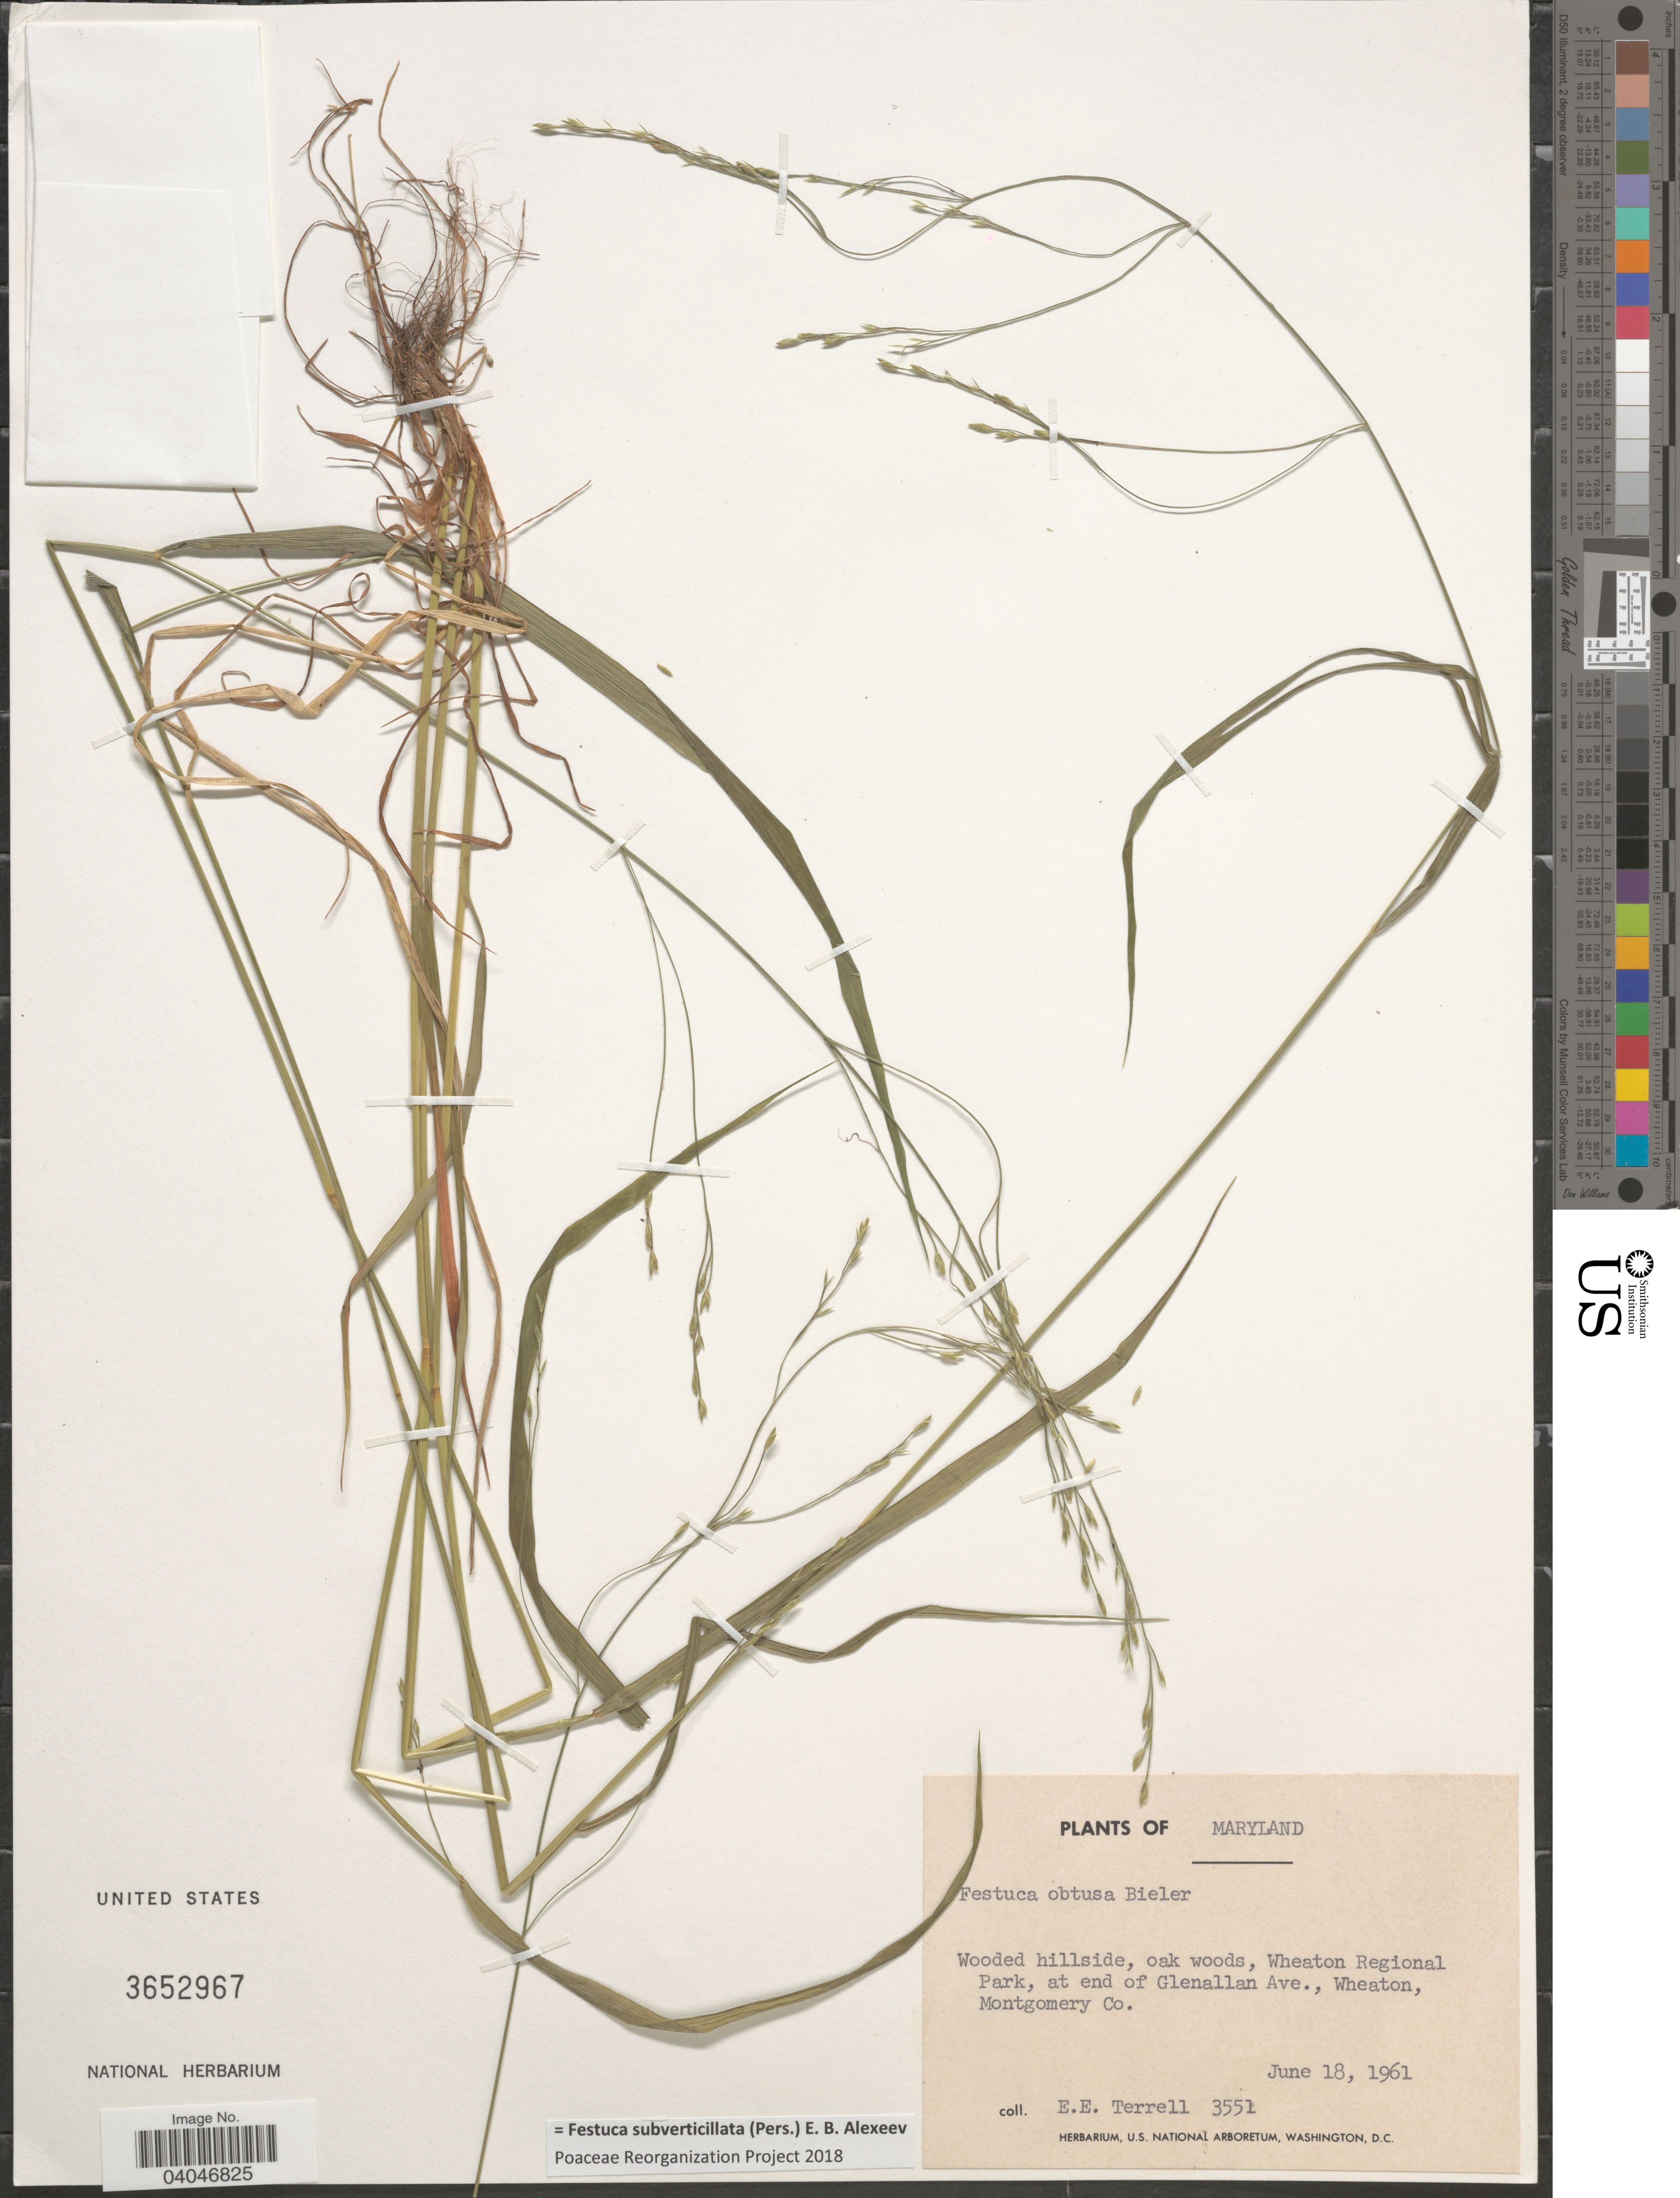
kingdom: Plantae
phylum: Tracheophyta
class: Liliopsida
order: Poales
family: Poaceae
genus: Festuca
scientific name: Festuca subverticillata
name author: (Pers.) E.B. Alexeev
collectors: E. E. Terrell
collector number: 3551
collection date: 1961-06-18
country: United States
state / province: Maryland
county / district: Montgomery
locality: Wooded hillside, oak woods, Wheaton Regional Park, at end of Glenallan Ave., Wheaton, Montgomery Co.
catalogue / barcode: US 3652967